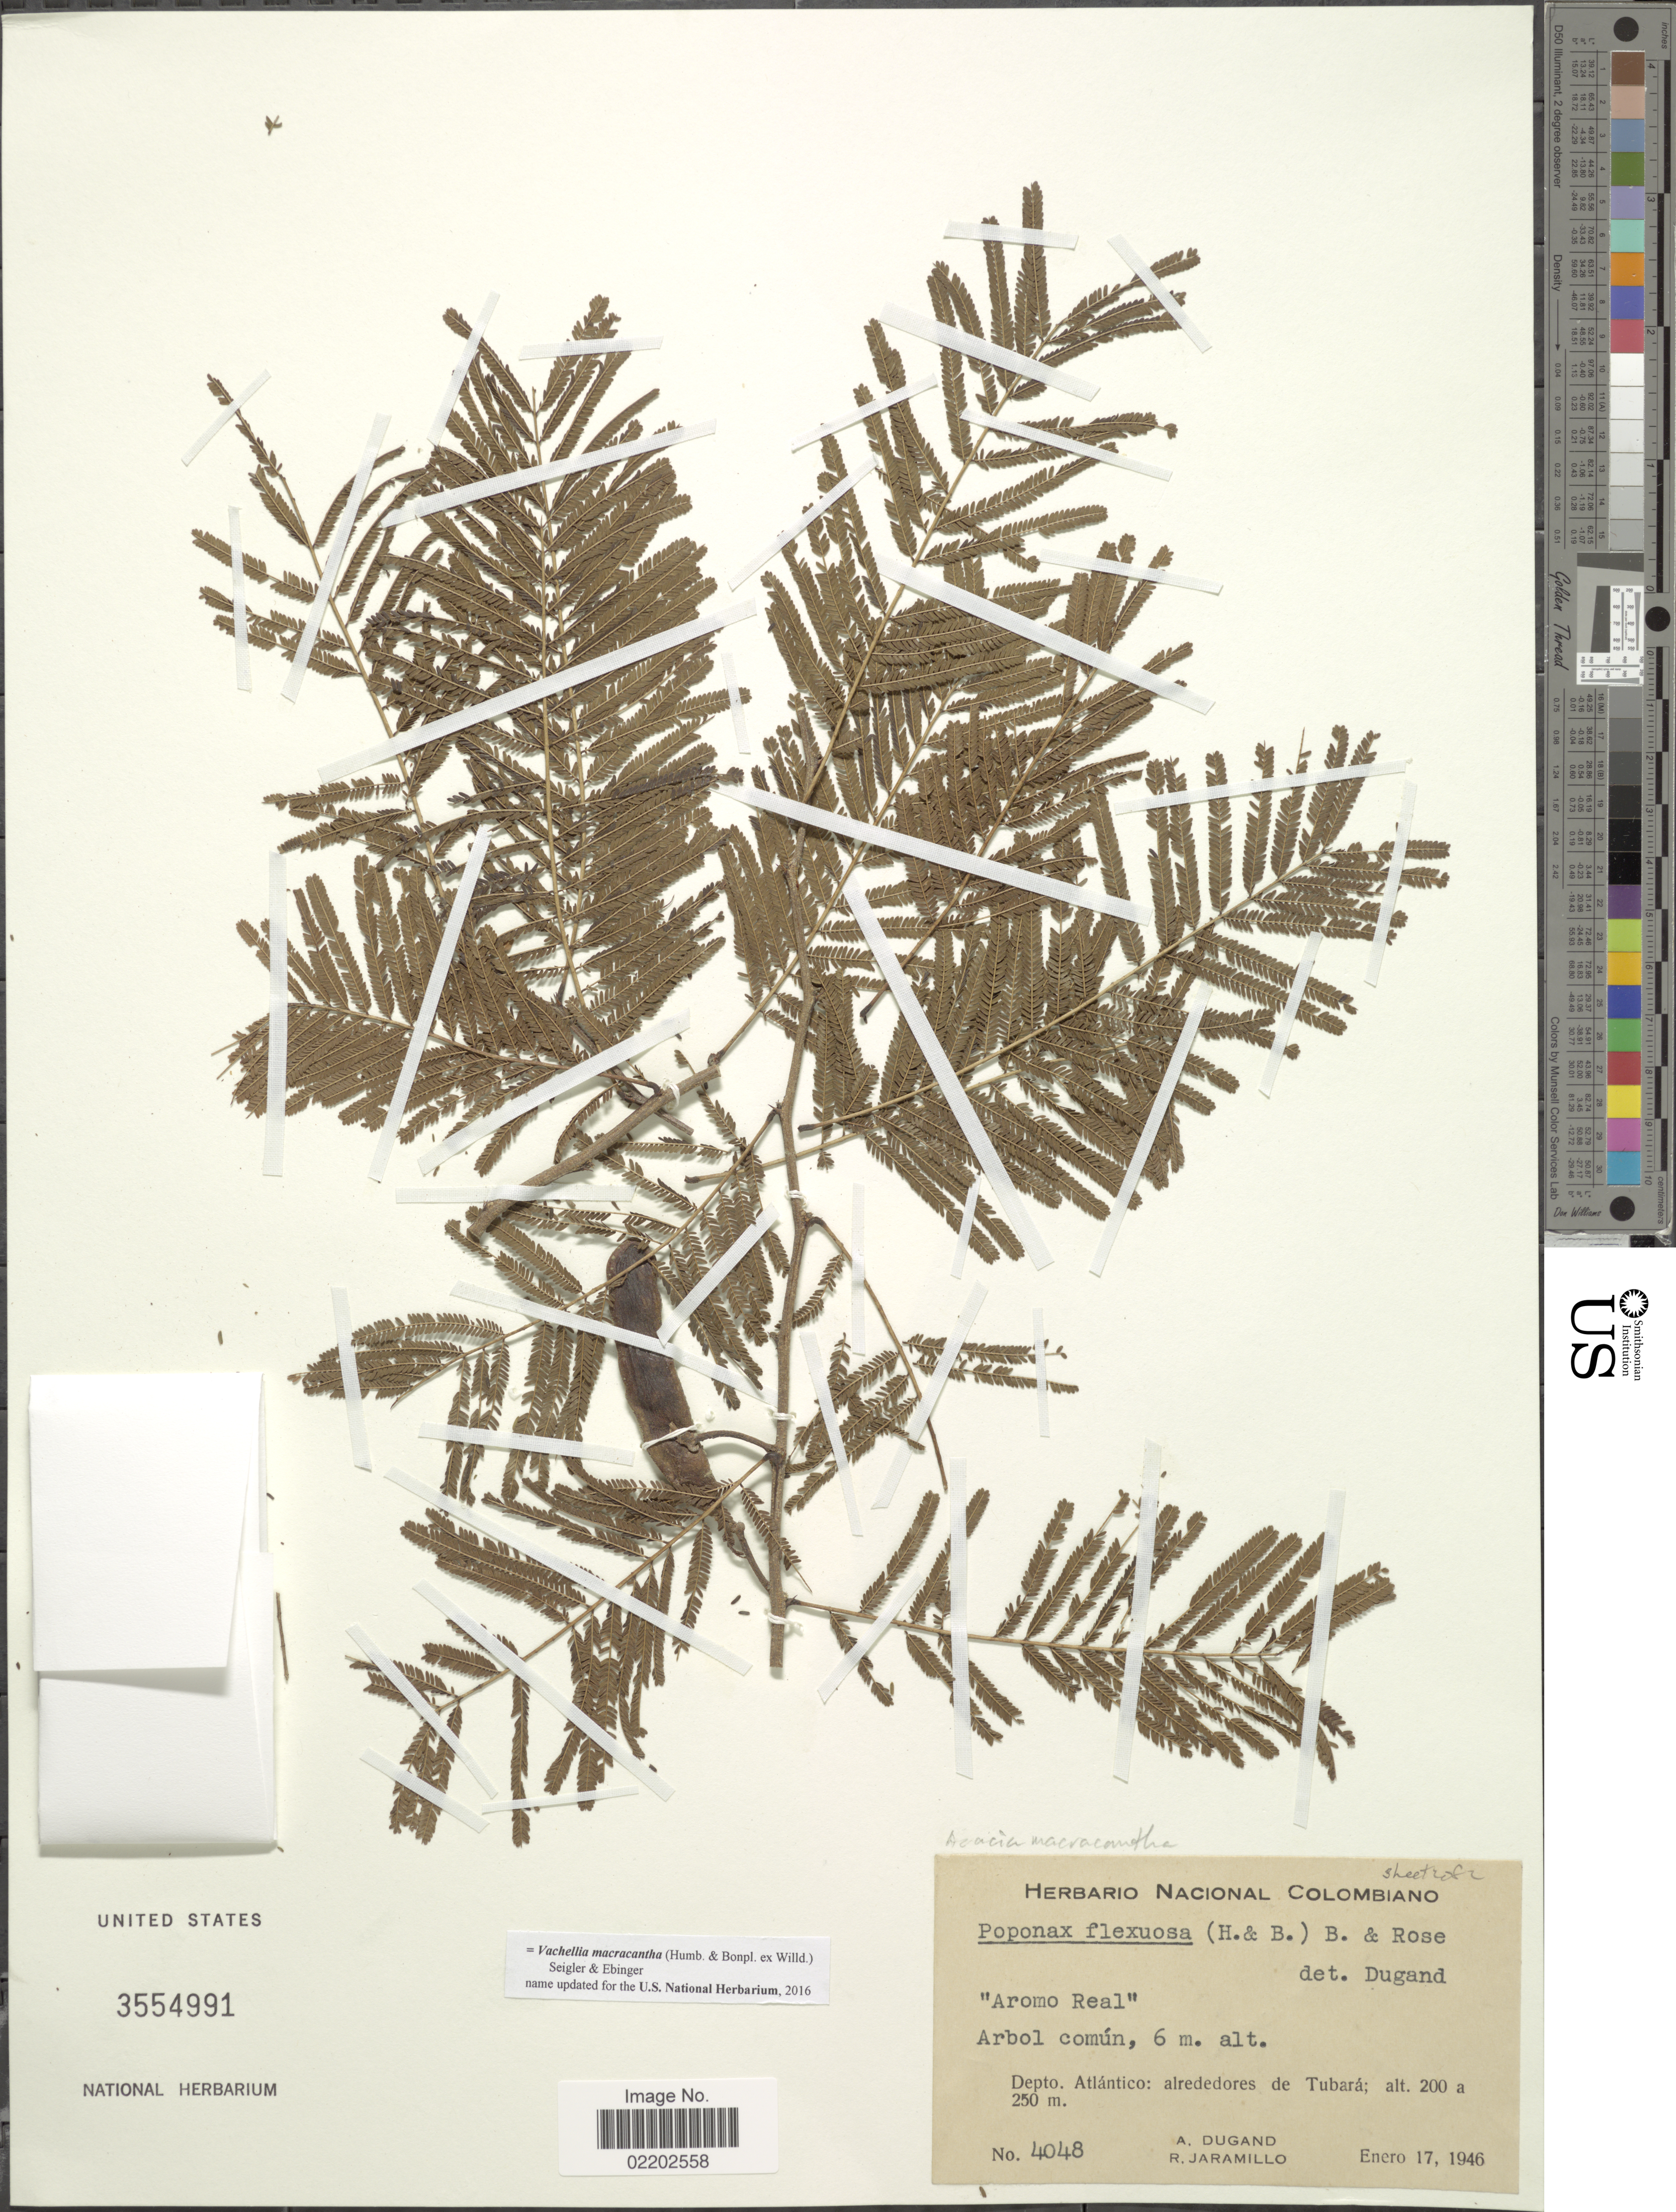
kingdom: Plantae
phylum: Tracheophyta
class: Magnoliopsida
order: Fabales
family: Fabaceae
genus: Vachellia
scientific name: Vachellia macracantha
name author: (Humb. & Bonpl. ex Willd.) Seigler & Ebinger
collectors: A. Dugand & R. Jaramillo M.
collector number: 4048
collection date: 1946-01-17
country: Colombia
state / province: Atlántico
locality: Alrededores de Tubará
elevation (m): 250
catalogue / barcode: US 3554991